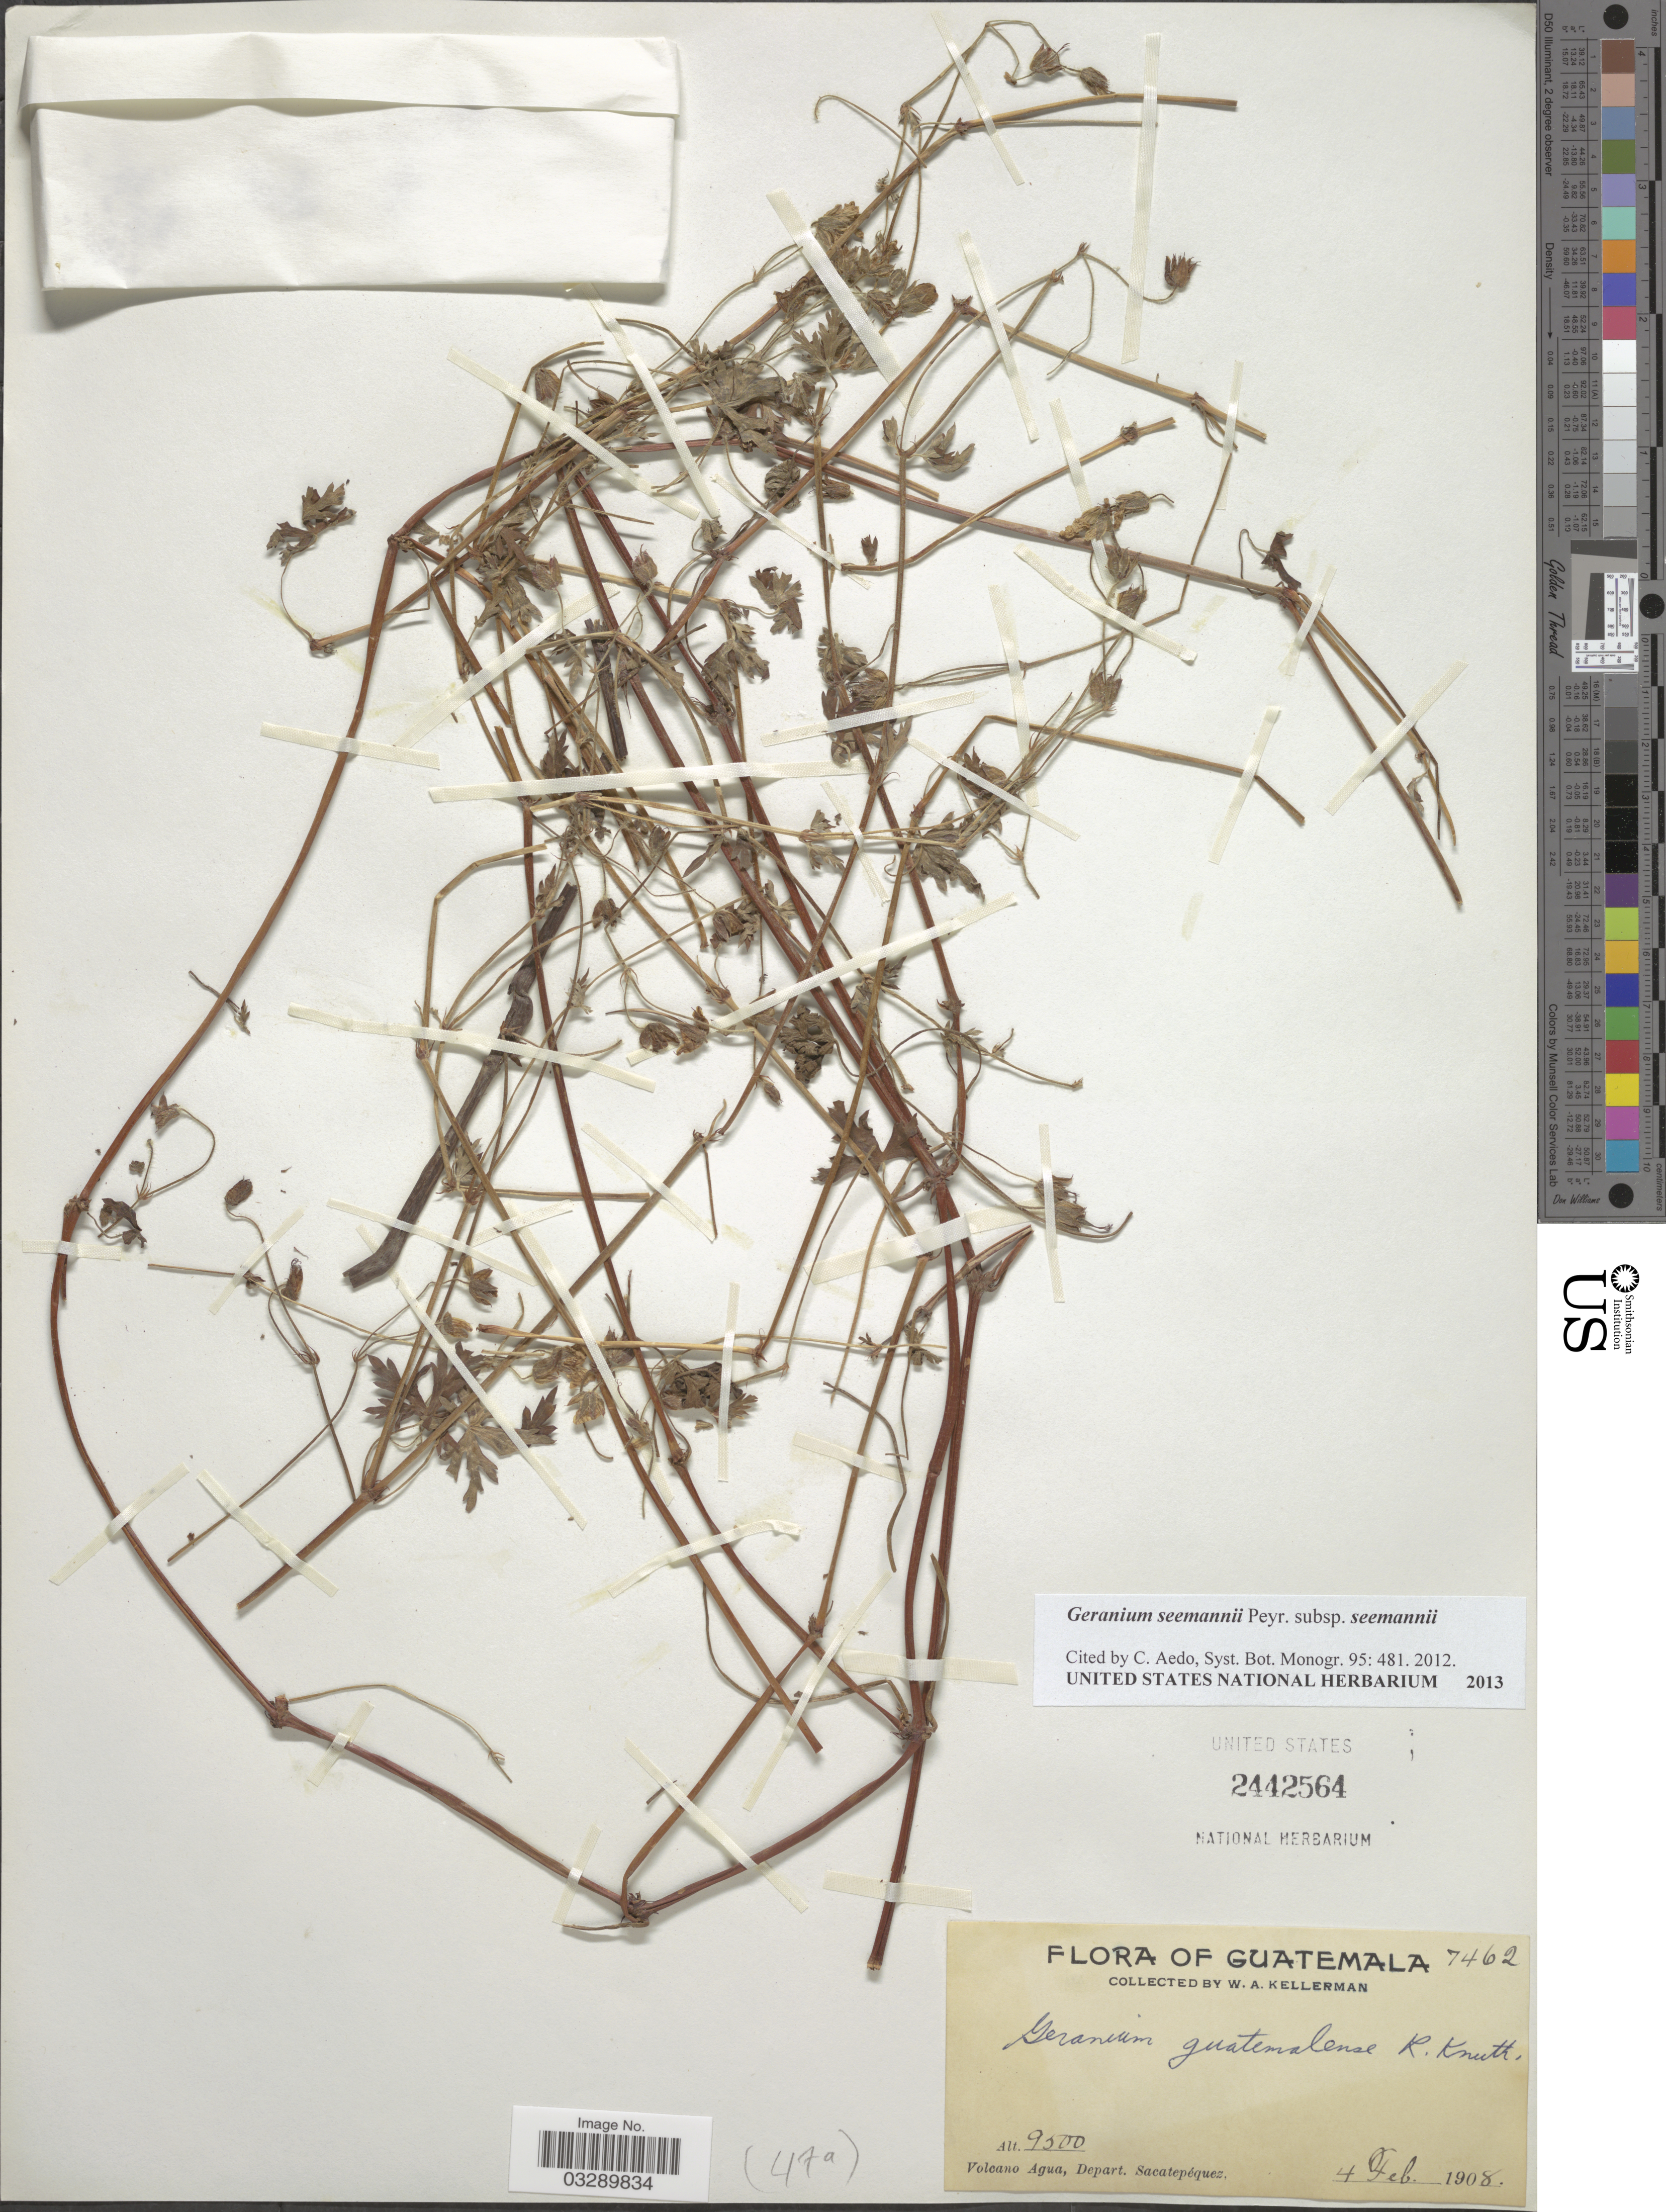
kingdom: Plantae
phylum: Tracheophyta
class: Magnoliopsida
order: Geraniales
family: Geraniaceae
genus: Geranium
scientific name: Geranium seemannii subsp. seemannii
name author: Peyr.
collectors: W. Kellerman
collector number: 7462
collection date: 1908-02-04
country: Guatemala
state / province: Sacatepéquez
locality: Volcano, Depart. Sacatepequez.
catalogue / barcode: US 2442564